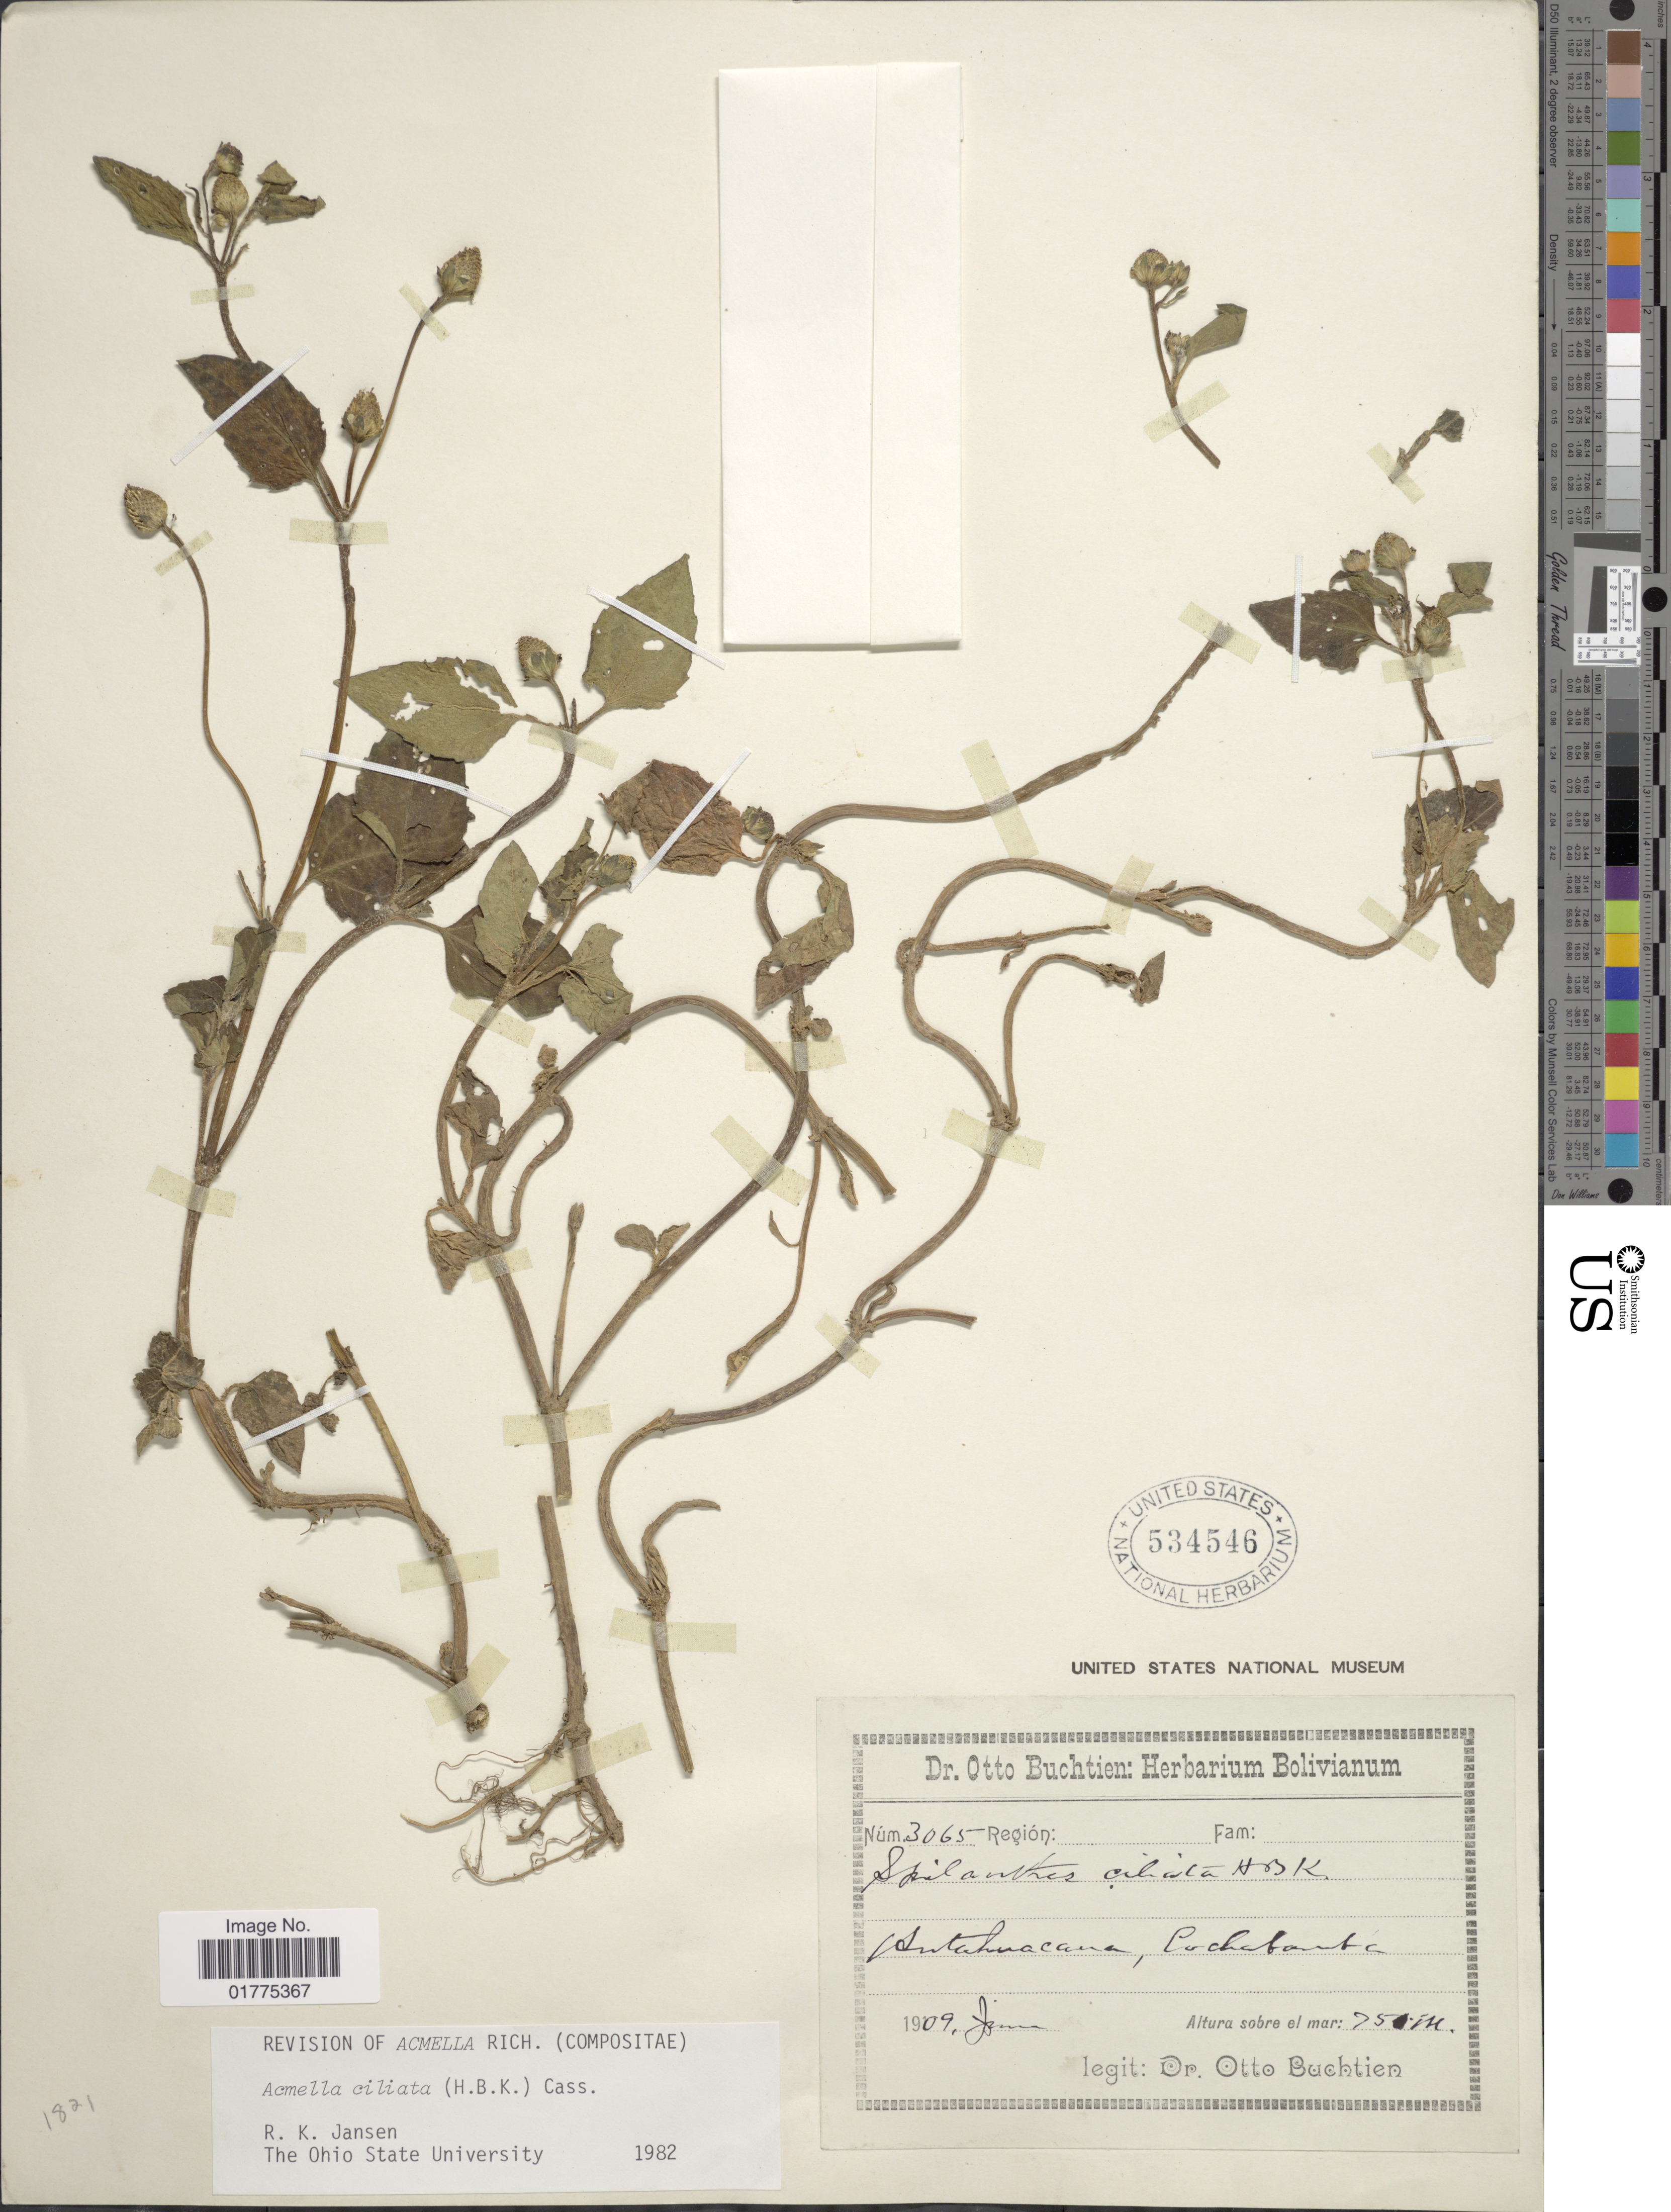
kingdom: Plantae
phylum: Tracheophyta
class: Magnoliopsida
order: Asterales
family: Asteraceae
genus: Acmella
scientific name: Acmella ciliata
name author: (Kunth) Cass.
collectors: O. Buchtien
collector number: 3065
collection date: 1909-06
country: Bolivia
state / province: Cochabamba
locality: Antahuacana, Cochabamba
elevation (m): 75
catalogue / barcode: US 534546